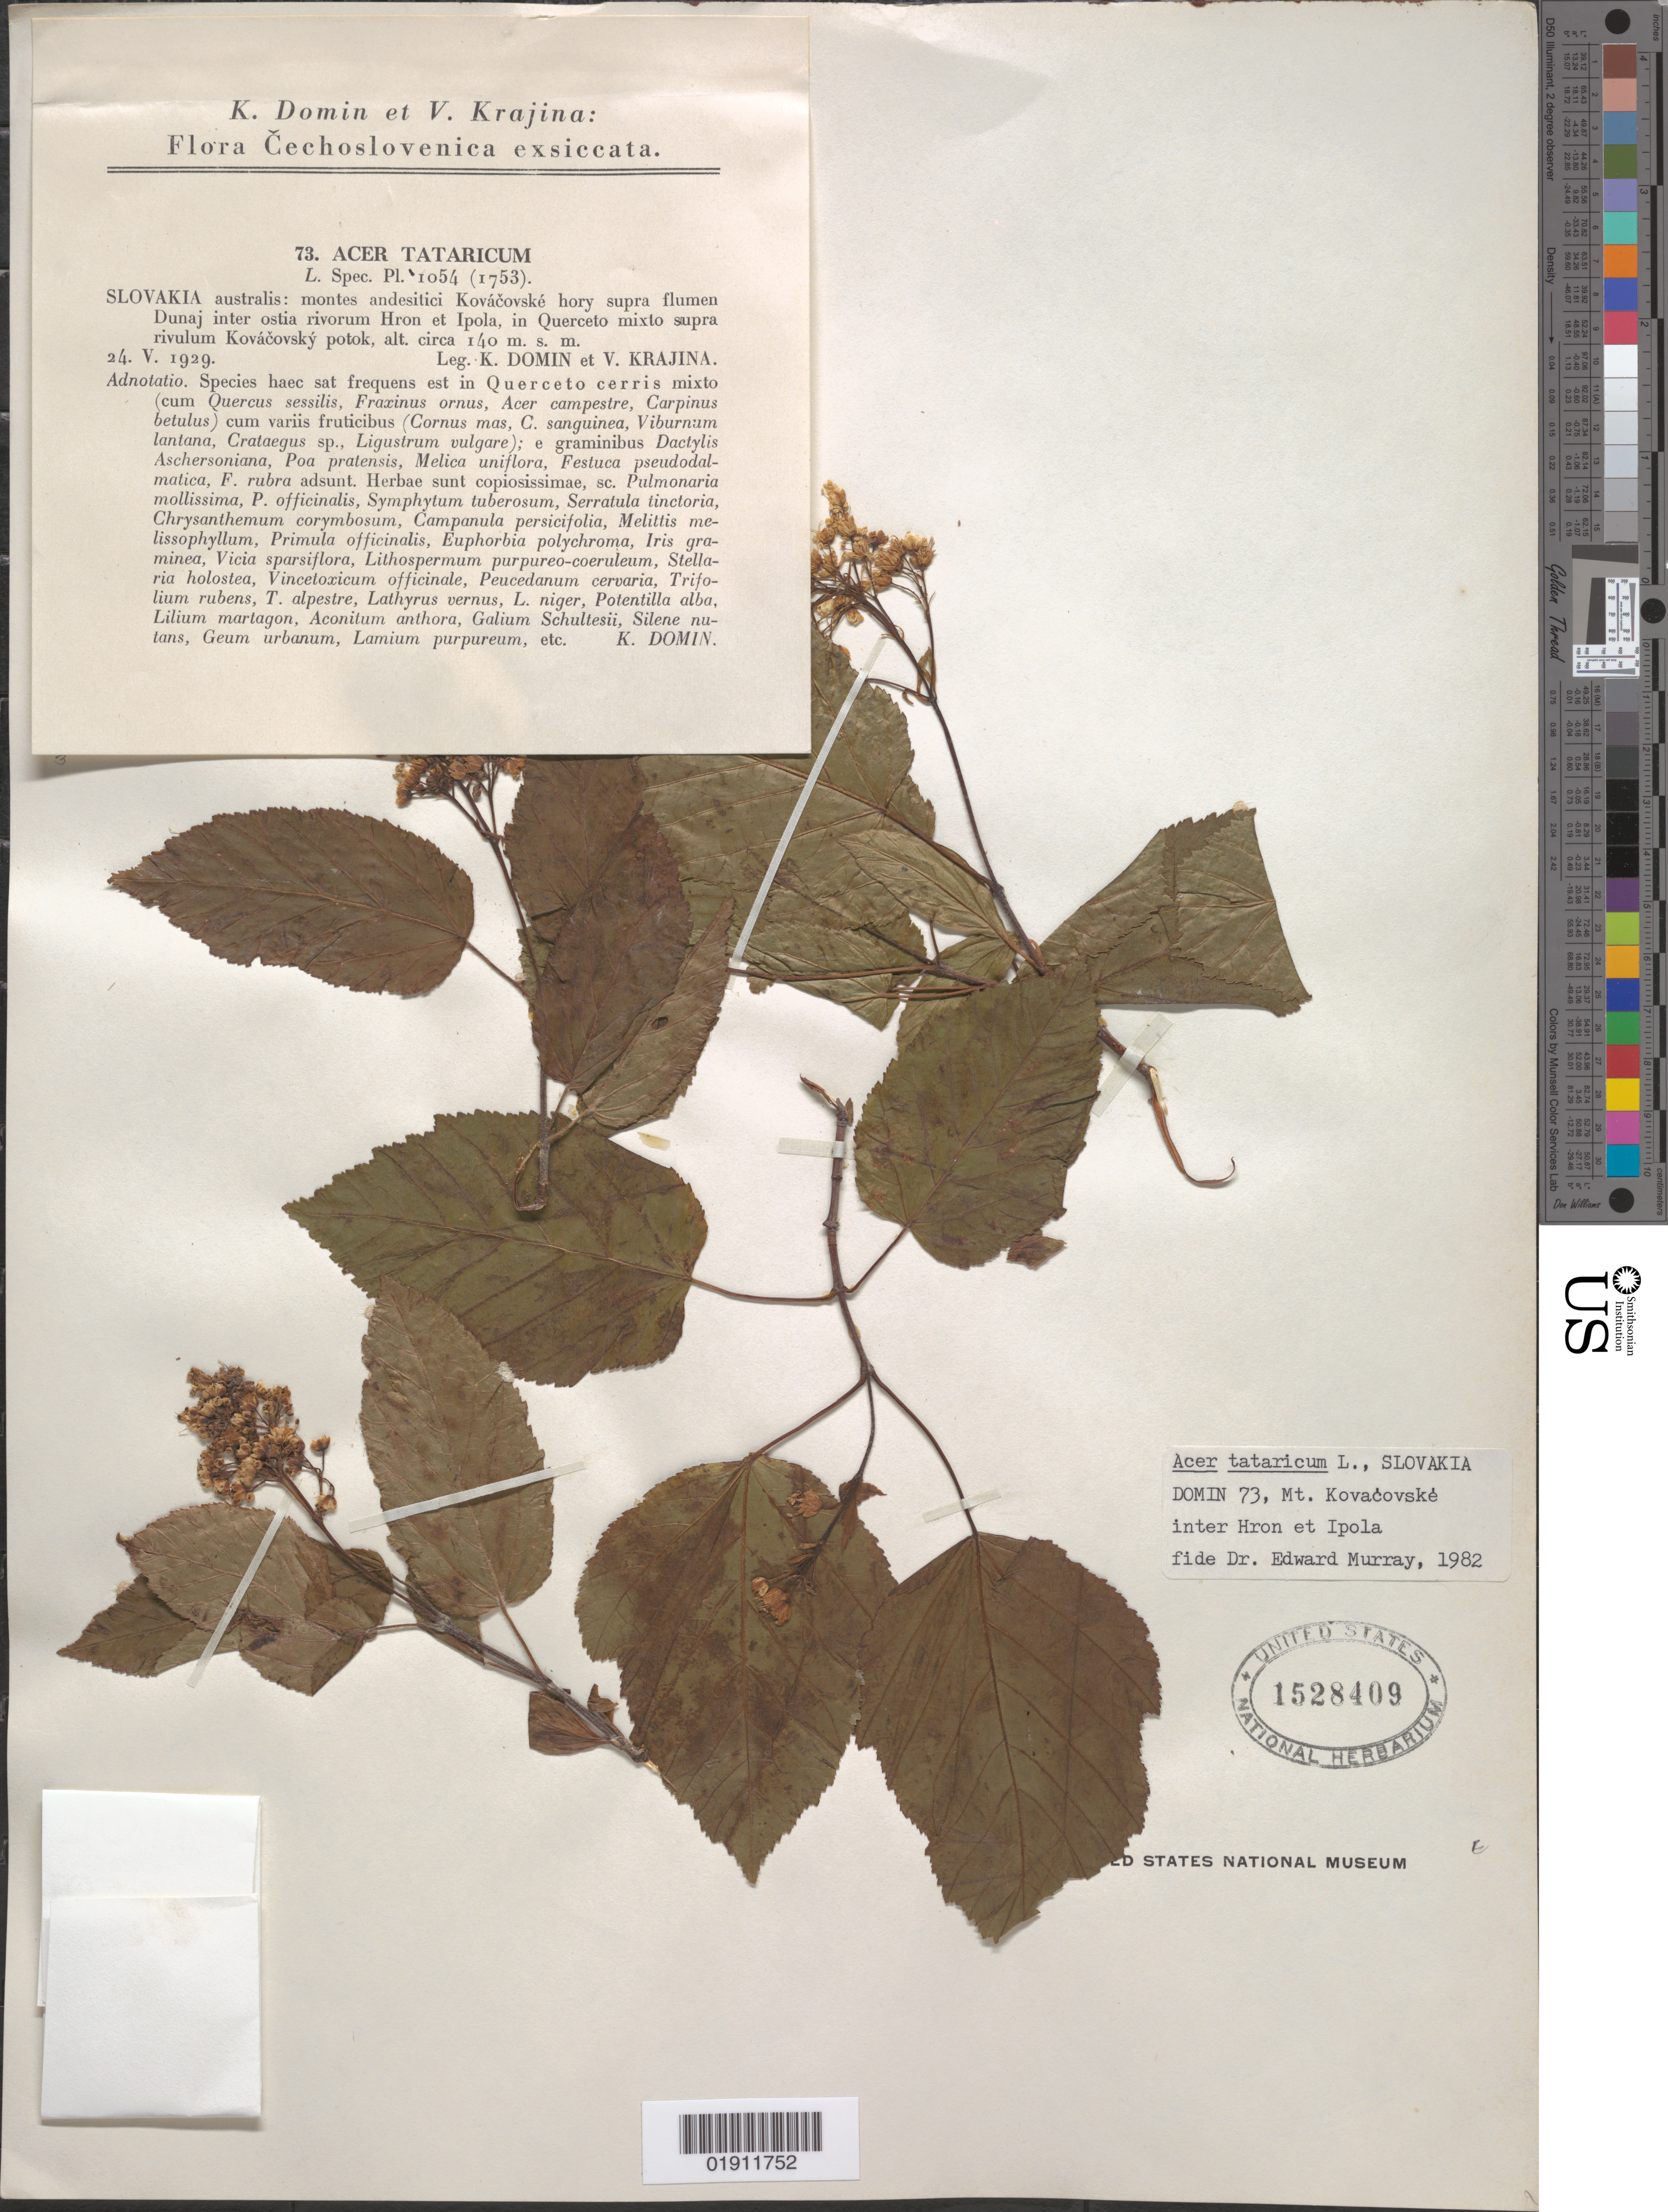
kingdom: Plantae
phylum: Tracheophyta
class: Magnoliopsida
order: Sapindales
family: Sapindaceae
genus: Acer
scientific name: Acer tataricum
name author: L.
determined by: Murray, Edward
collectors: K. Domin & V. J. Krajina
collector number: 73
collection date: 1929-05-24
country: Slovakia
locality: Montes andesitici Kovácovské hory supra flumen Dunaj inter ostia rivorum Hron et Ipola, in Querceto mixto supra rivulum Kovácovsky potok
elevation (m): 140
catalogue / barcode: US 1528409